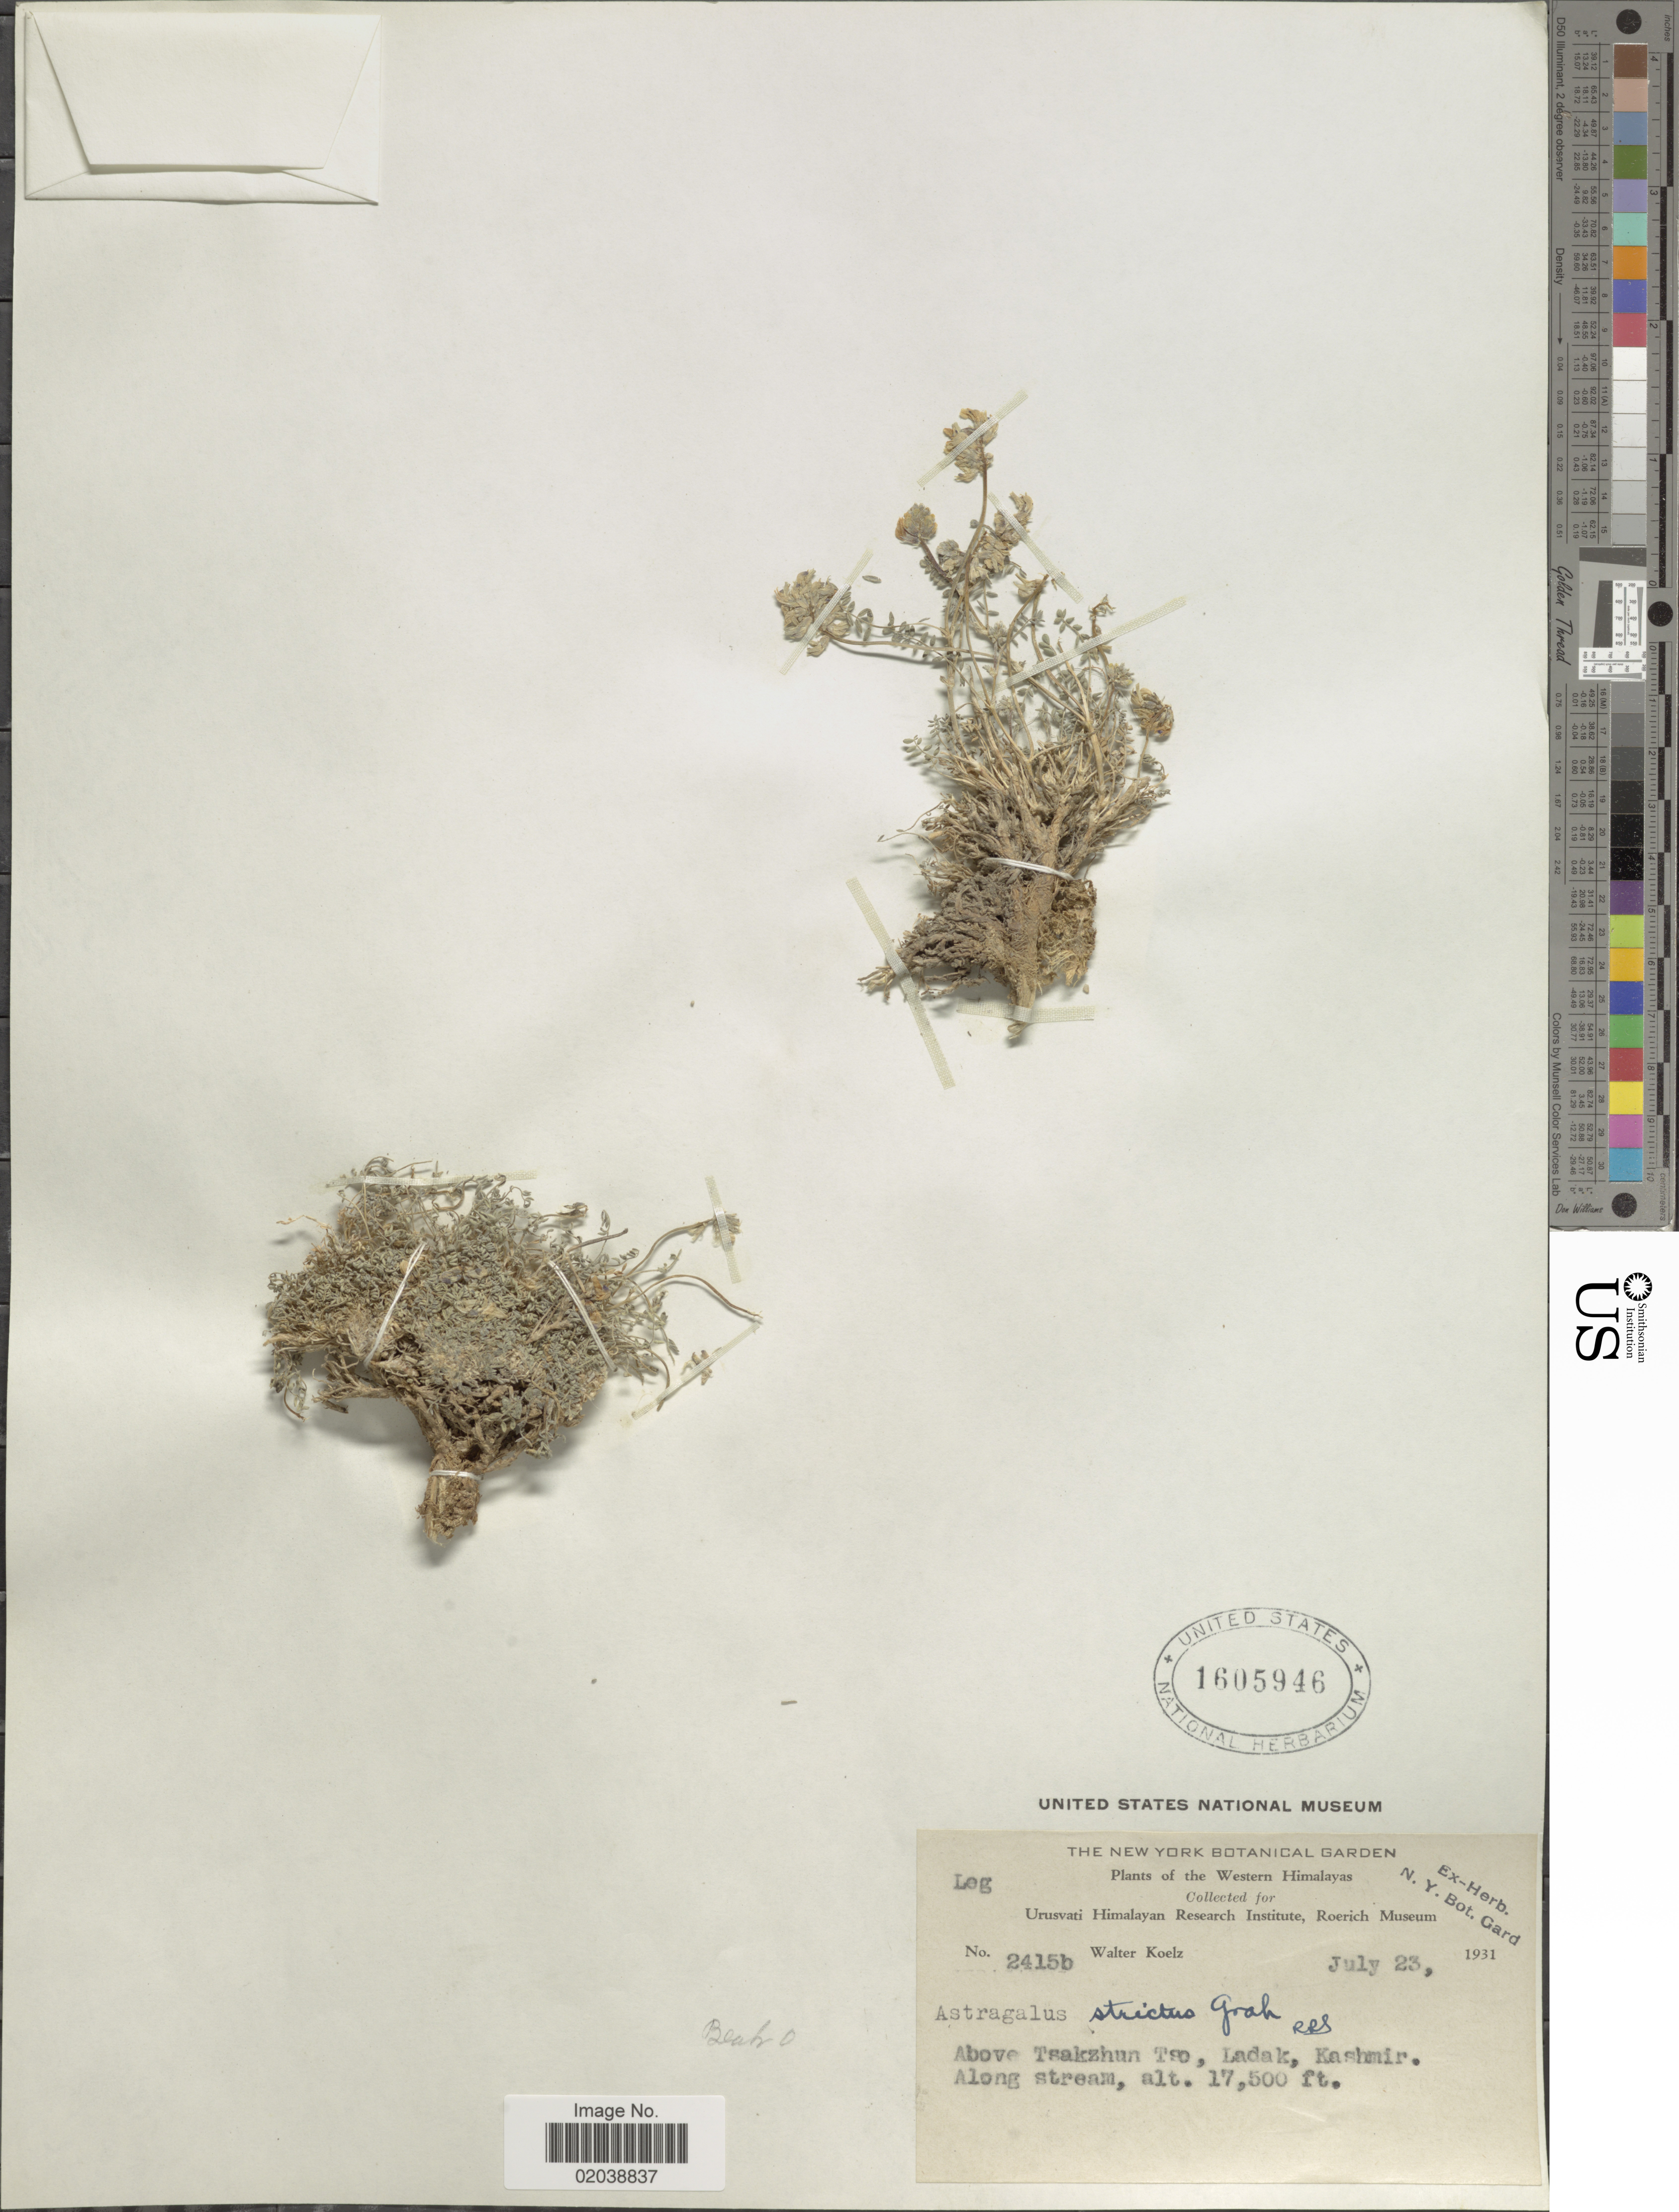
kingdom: Plantae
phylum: Tracheophyta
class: Magnoliopsida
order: Fabales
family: Fabaceae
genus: Astragalus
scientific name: Astragalus strictus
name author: Graham ex Benth.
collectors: W. N. Koelz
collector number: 2415b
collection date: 1931-07-23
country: India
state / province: Ladakh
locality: Western Himalayas, Above Tsakzhun Tso, Ladak, Kashmir, Along stream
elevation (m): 5334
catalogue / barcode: US 1605946